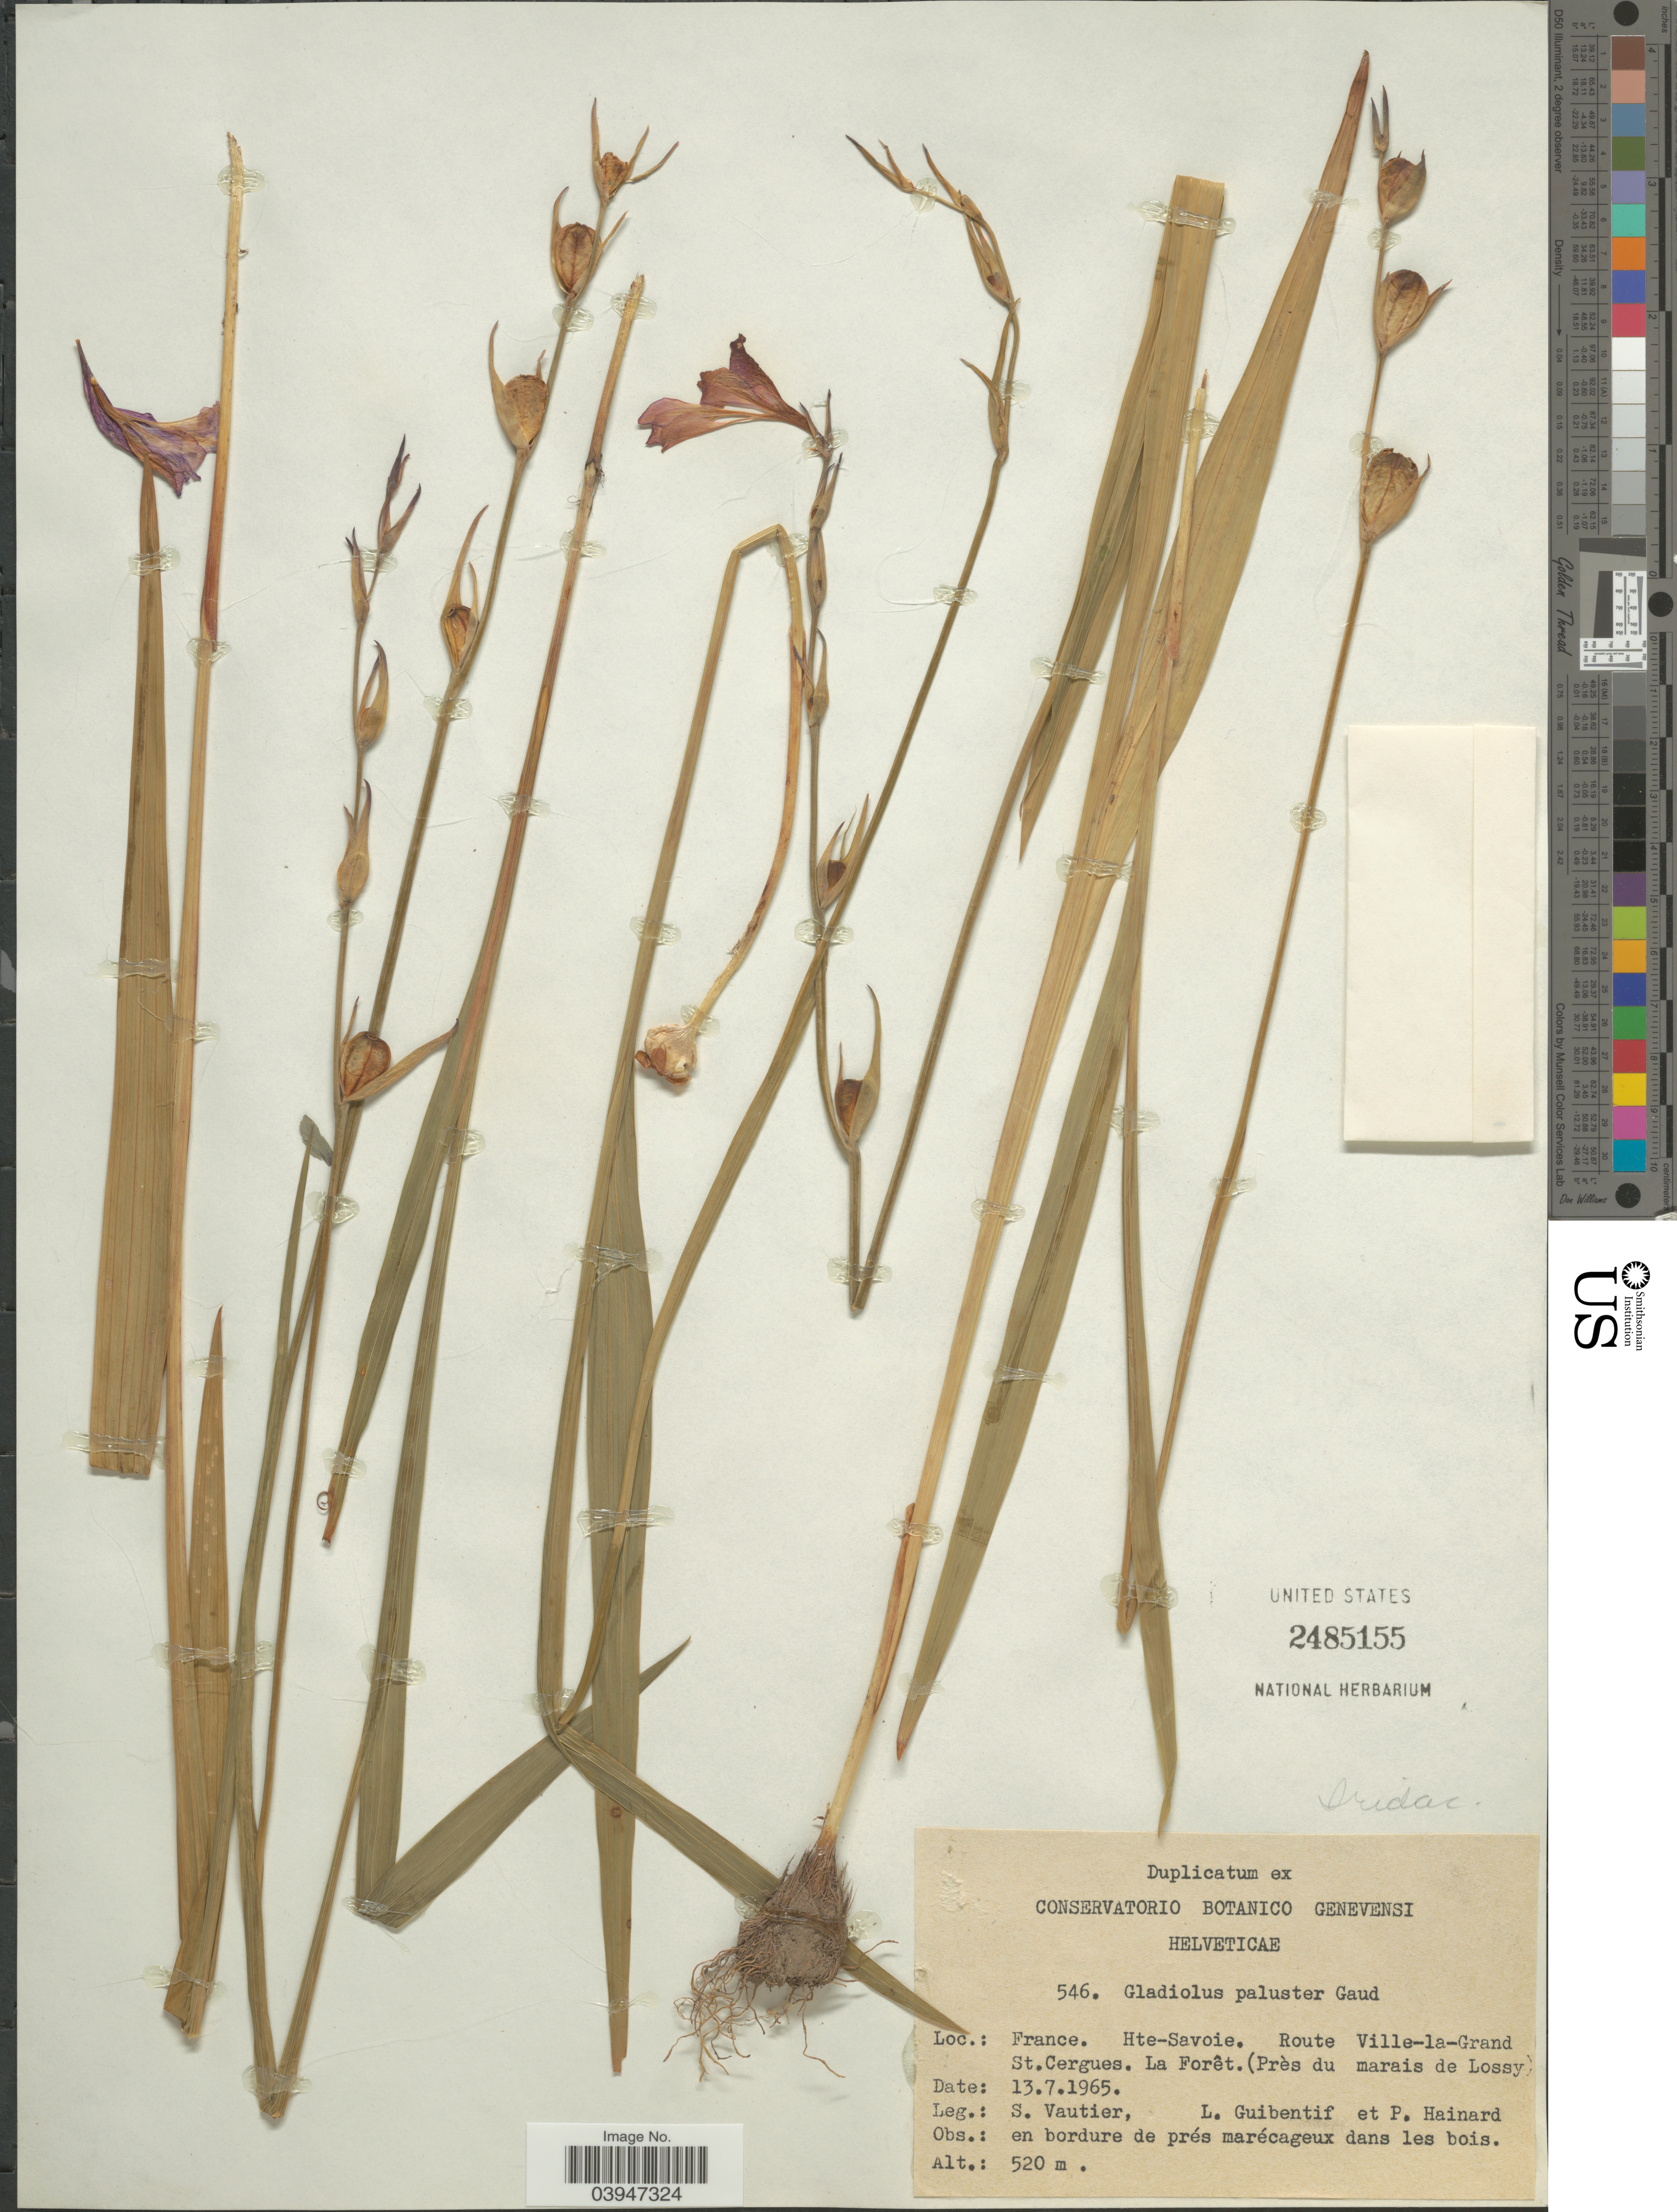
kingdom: Plantae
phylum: Tracheophyta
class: Liliopsida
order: Asparagales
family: Iridaceae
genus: Gladiolus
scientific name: Gladiolus palustris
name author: Gaudin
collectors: S. Vautier, Guibentif, L. & P. Hainard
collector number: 546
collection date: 1965-07-13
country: France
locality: Hte-Savoie. Route Ville-la-Grand St. Cergues. La Forêt. (Près du marais de Lossy).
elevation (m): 520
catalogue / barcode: US 2485155